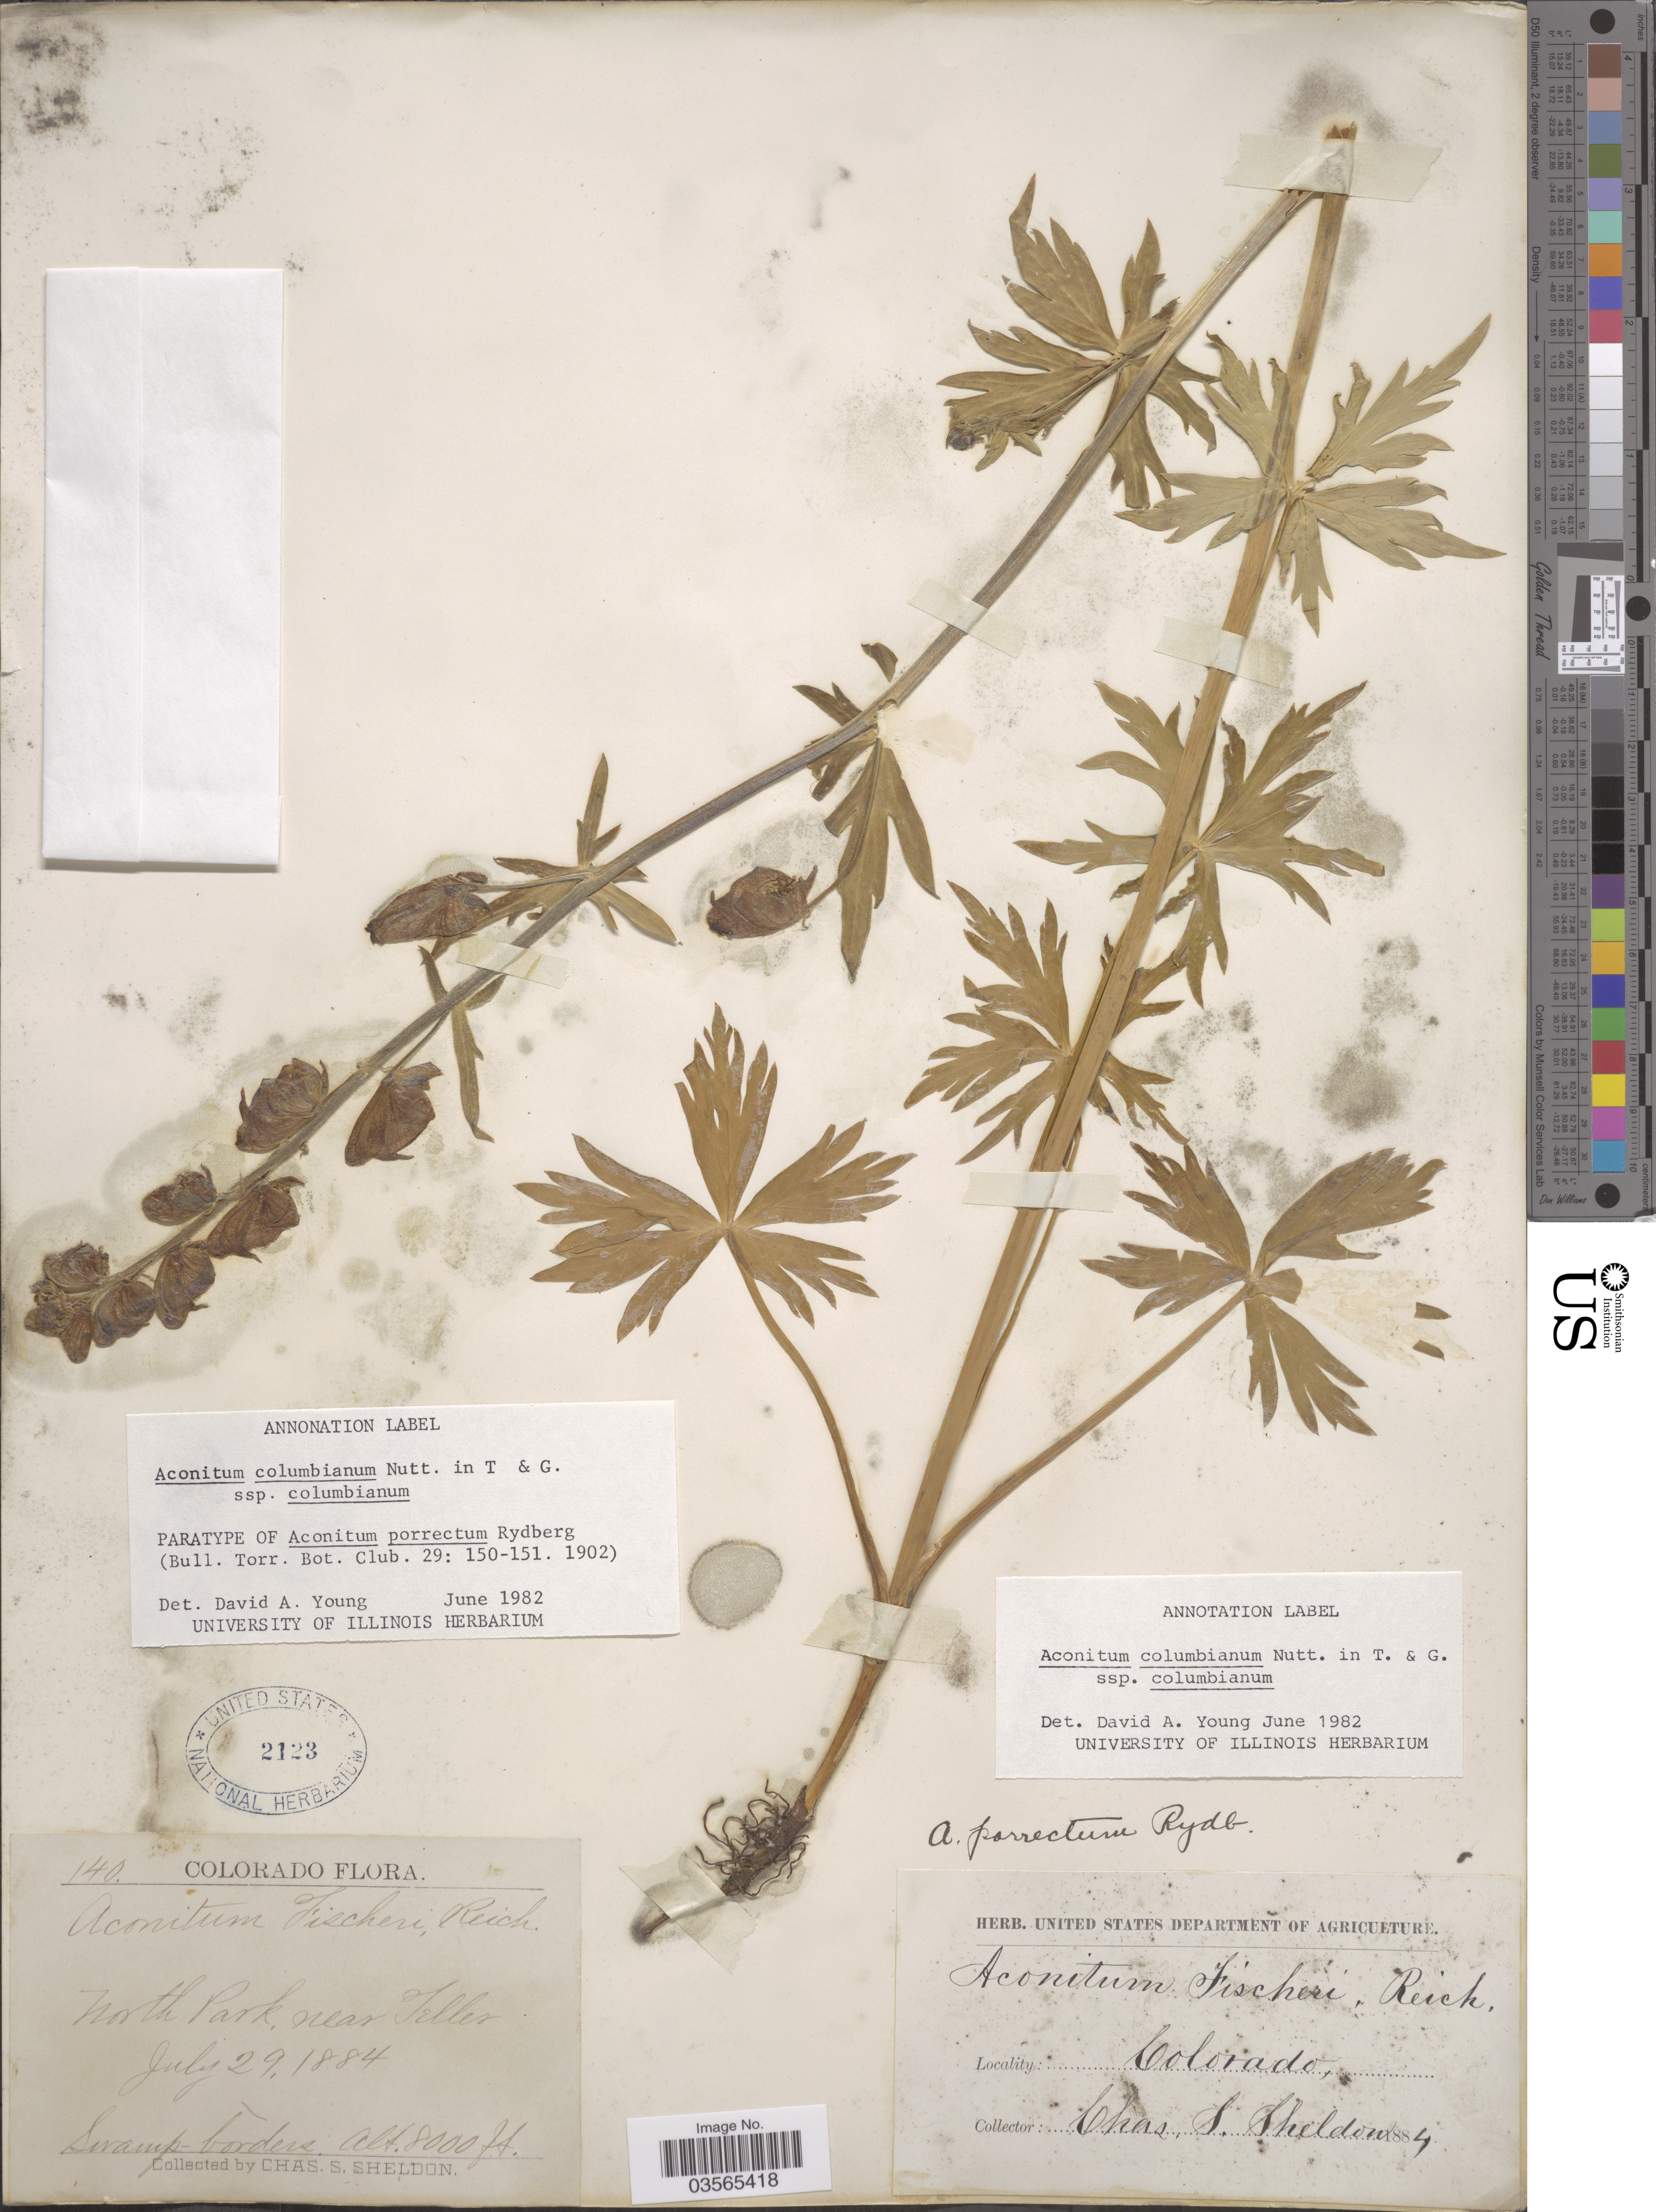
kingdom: Plantae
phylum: Tracheophyta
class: Magnoliopsida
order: Ranunculales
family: Ranunculaceae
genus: Aconitum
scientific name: Aconitum columbianum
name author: Nutt.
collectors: C. S. Sheldon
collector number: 140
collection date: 1884-07-29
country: United States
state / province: Colorado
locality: North Park, near Teller.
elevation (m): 2438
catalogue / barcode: US 2123